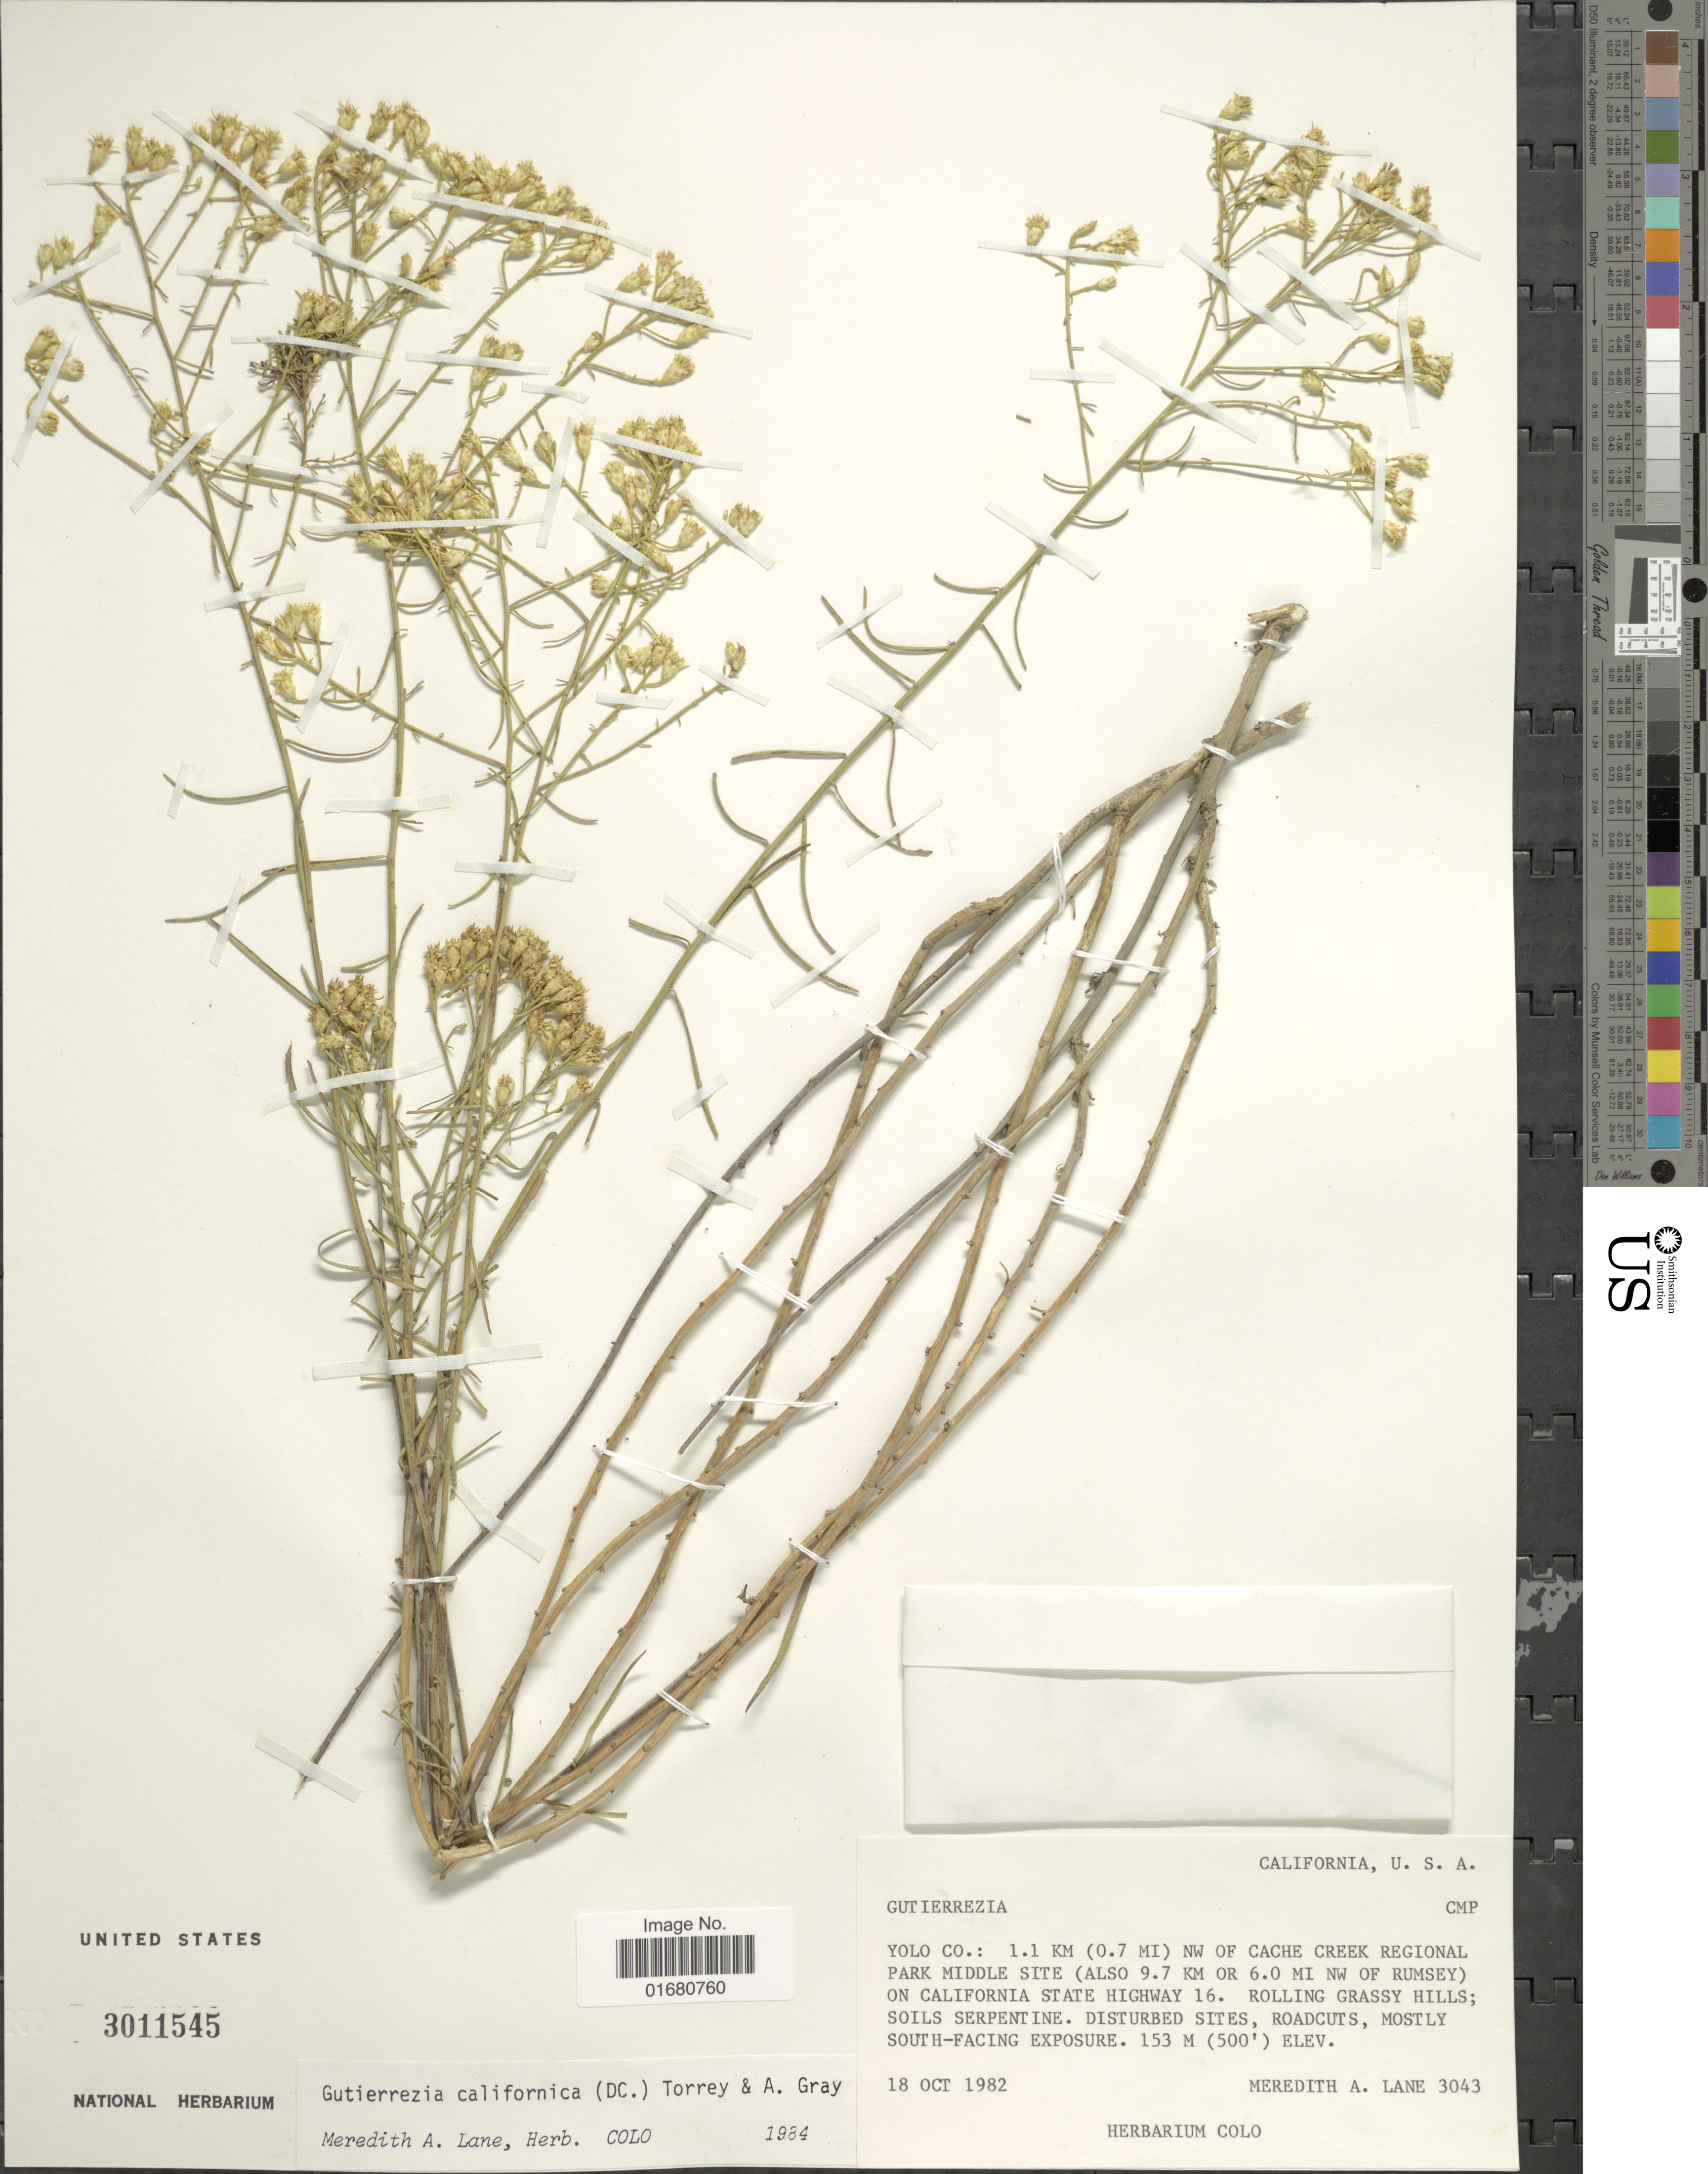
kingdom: Plantae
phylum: Tracheophyta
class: Magnoliopsida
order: Asterales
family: Asteraceae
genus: Gutierrezia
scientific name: Gutierrezia californica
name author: Torr. & A. Gray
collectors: M. A. Lane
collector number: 3043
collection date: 1982-10-18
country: United States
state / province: California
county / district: Yolo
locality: Yolo Co.: 1.1 km (0.7 Mi) NW of Cache Creek Regional Park Middle Site (Also 9.7 km or 6.0 mi NW of Rumsey) on california State Highway 16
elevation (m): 153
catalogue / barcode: US 3011545